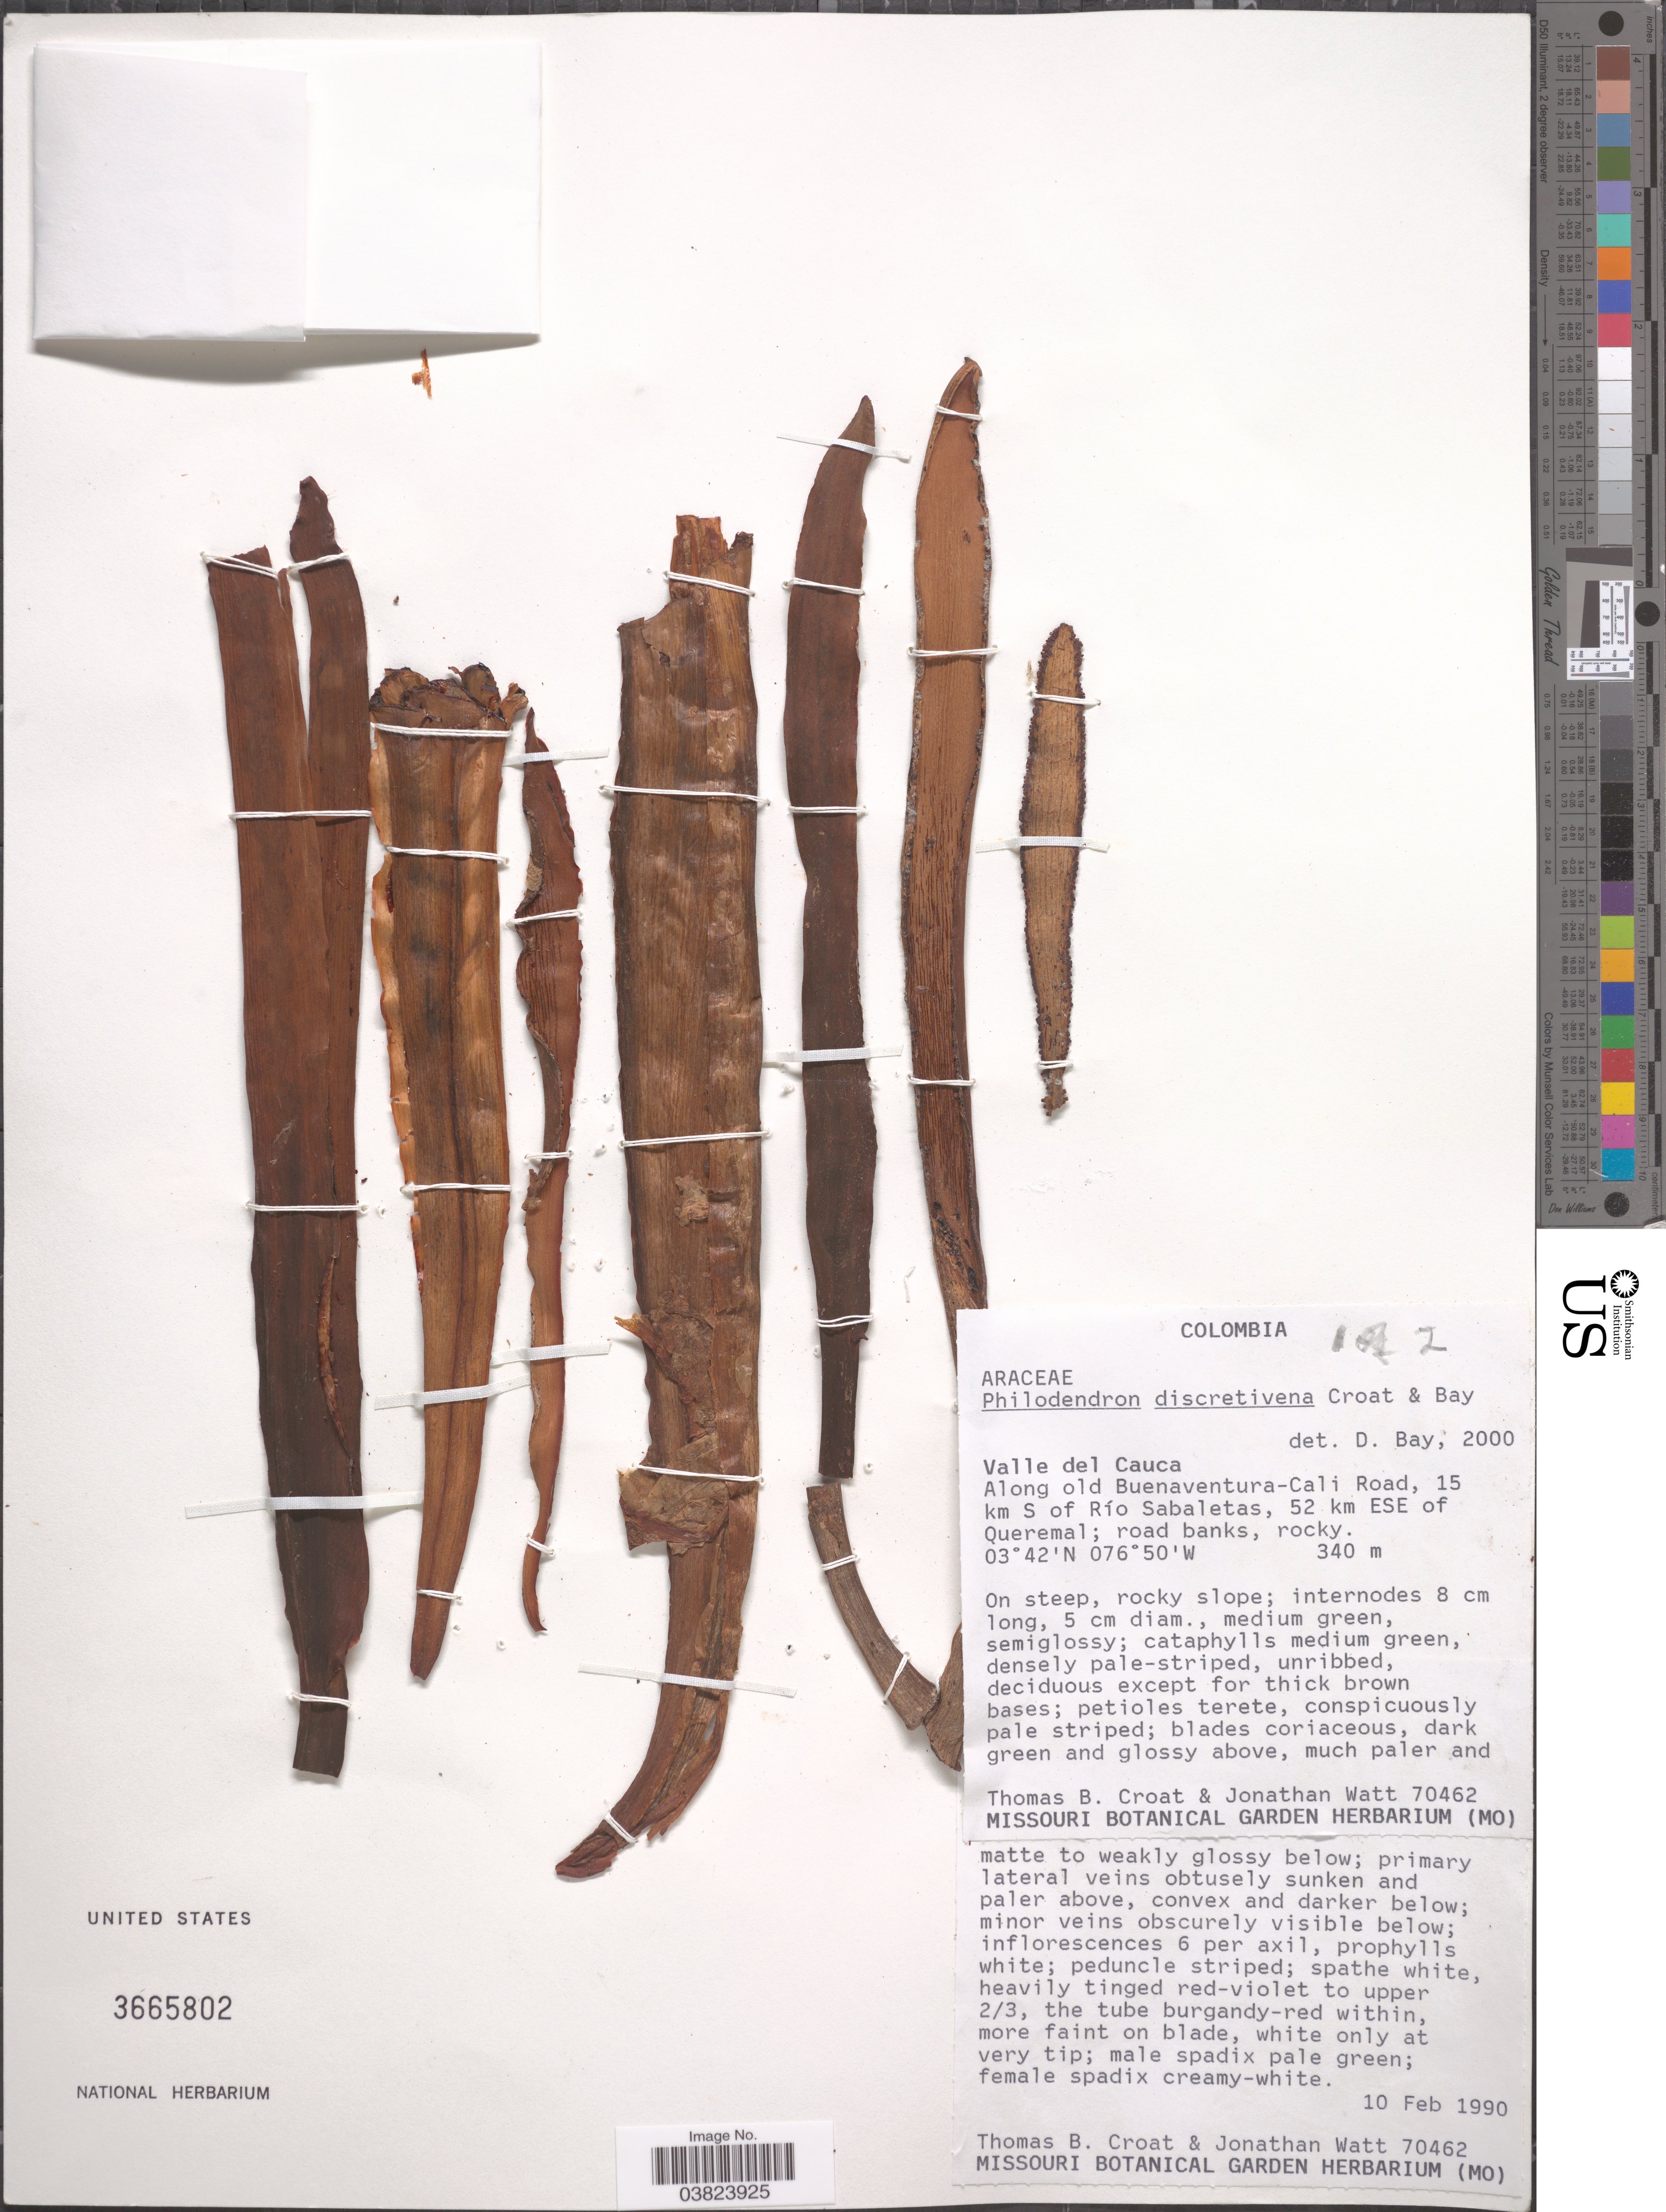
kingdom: Plantae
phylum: Tracheophyta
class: Liliopsida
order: Alismatales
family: Araceae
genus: Philodendron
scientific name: Philodendron discretivenium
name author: Croat & D.C. Bay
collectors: T. B. Croat & J. Watt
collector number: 70462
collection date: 1990-02-10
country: Colombia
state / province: Valle del Cauca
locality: Along old Buenaventura-Cali Road, 15 km S of Río Sabaletas, 52 km ESE of Queremal; road banks, rocky.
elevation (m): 340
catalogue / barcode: US 3665802